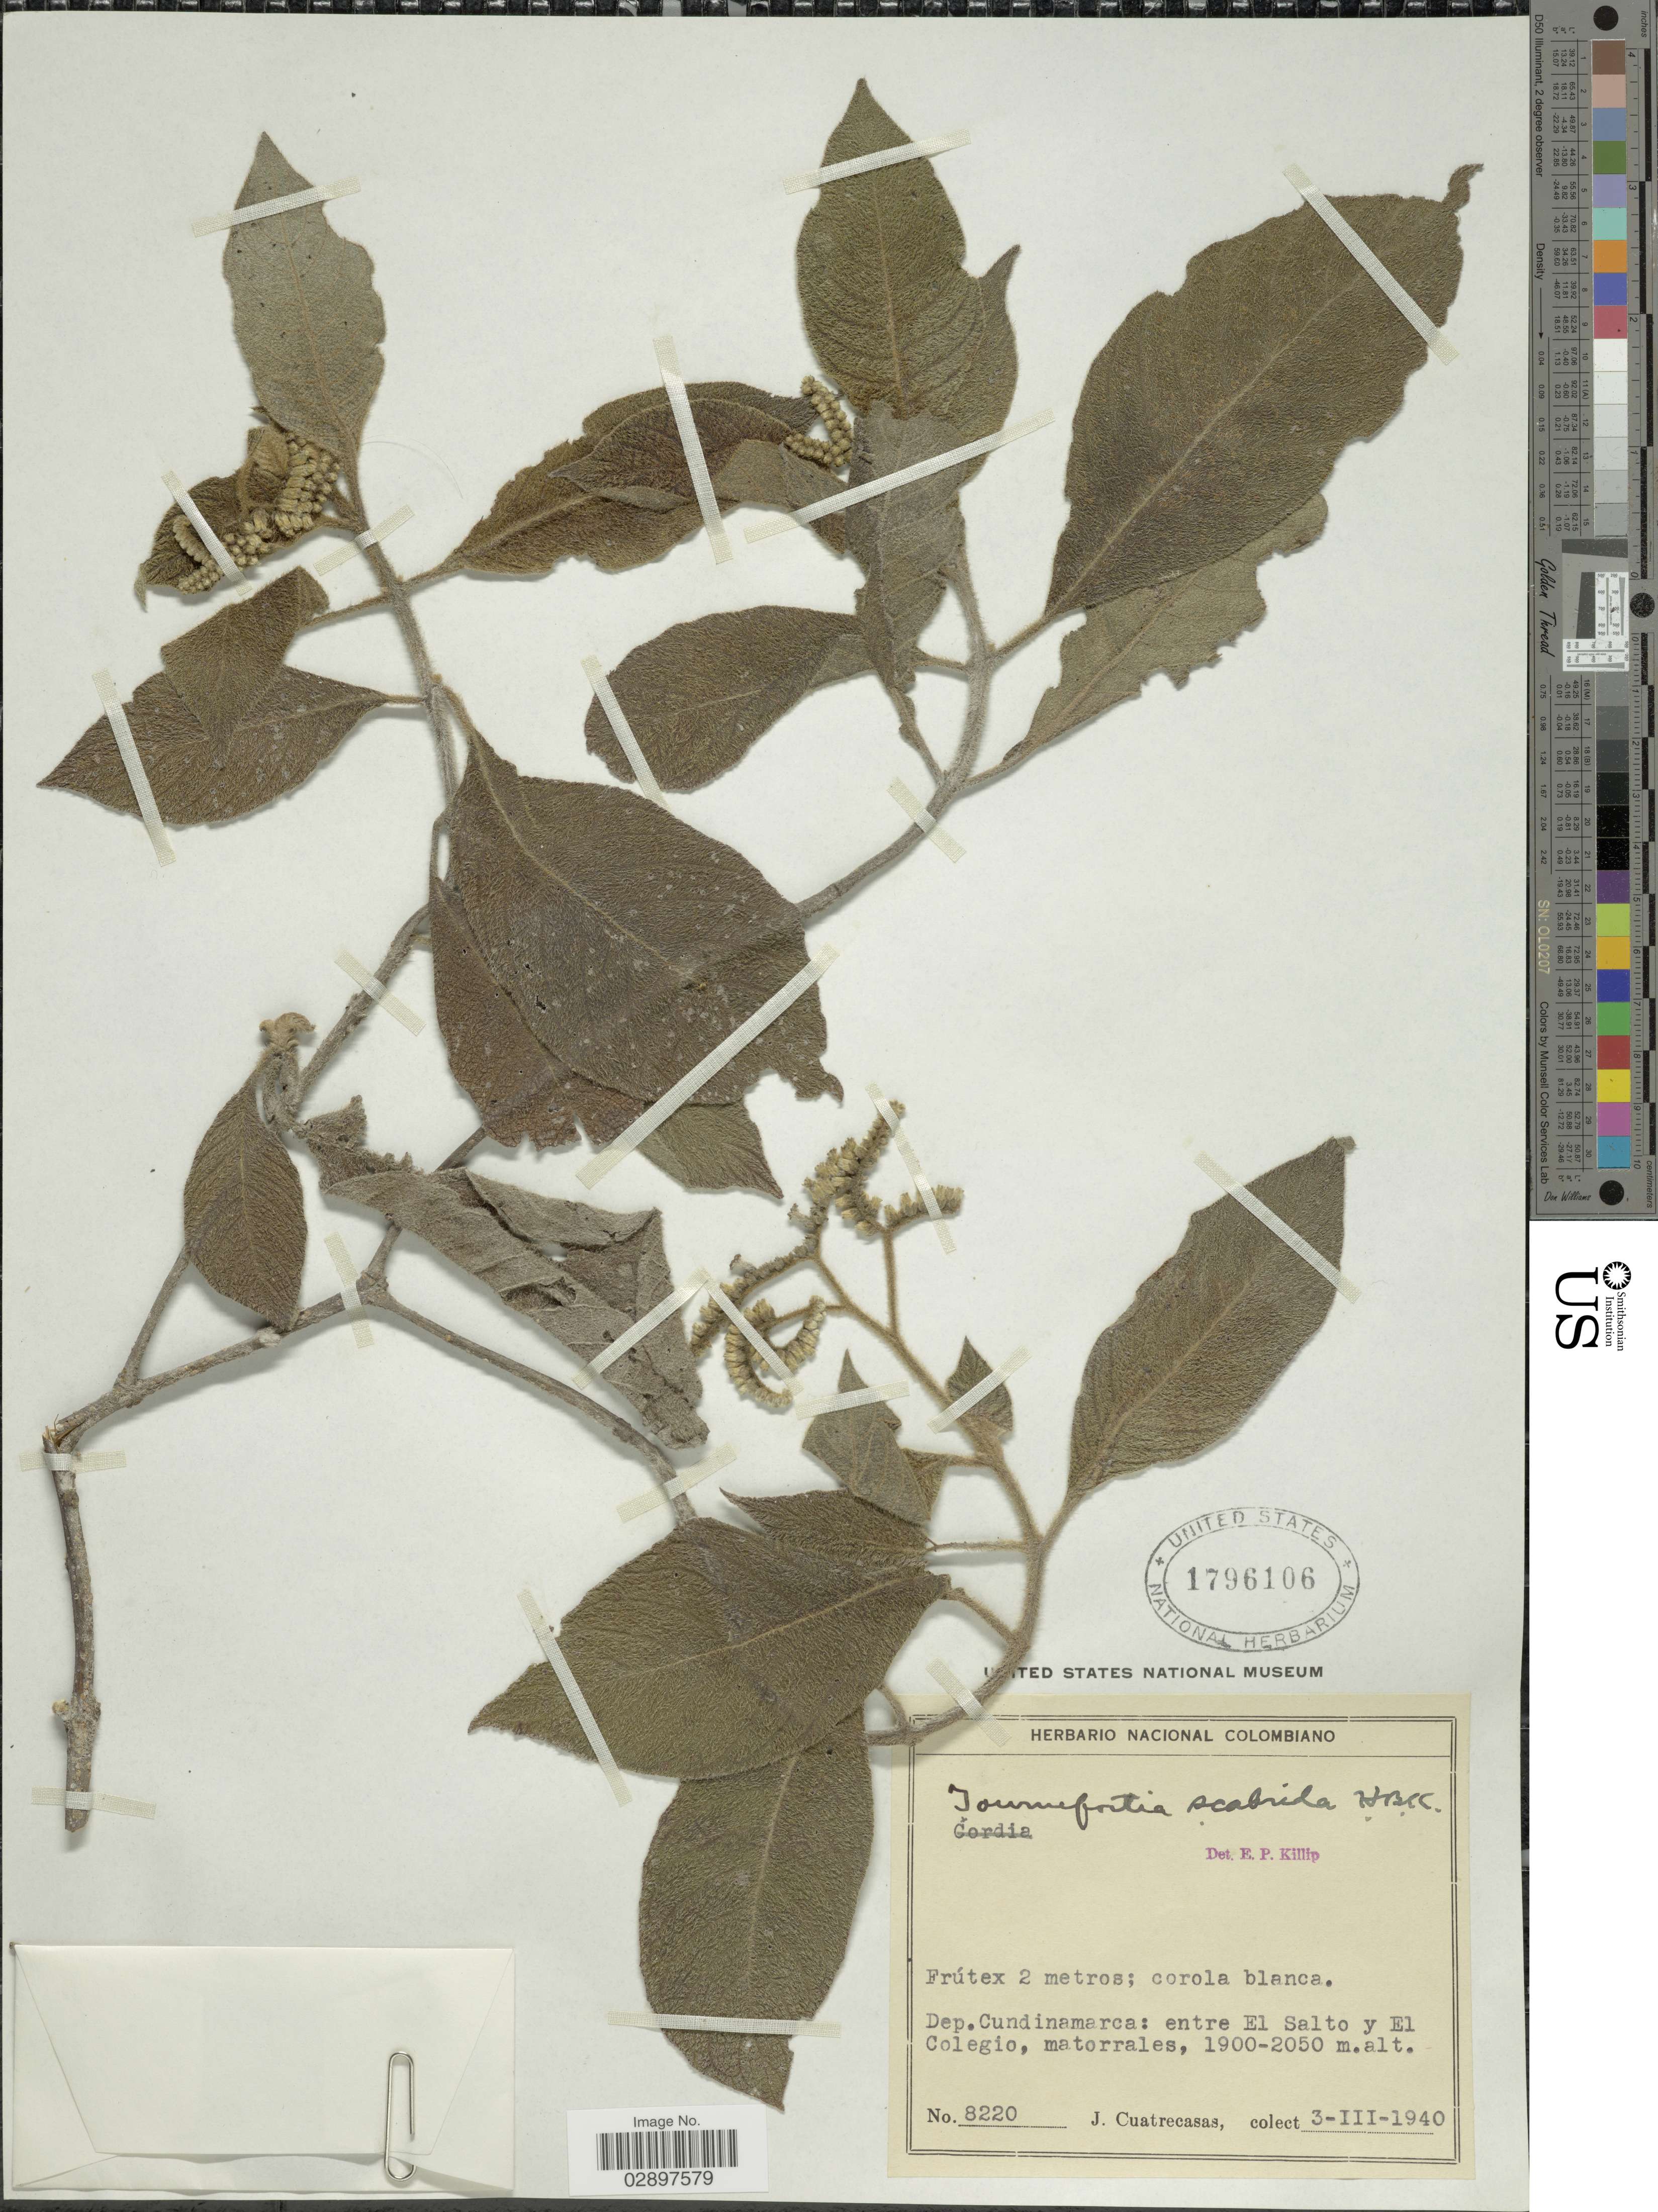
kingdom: Plantae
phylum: Tracheophyta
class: Magnoliopsida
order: Boraginales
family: Heliotropiaceae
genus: Tournefortia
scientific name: Tournefortia scabrida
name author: Kunth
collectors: J. Cuatrecasas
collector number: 8220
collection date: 1940-03-03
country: Colombia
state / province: Cundinamarca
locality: Dep. Cundinamarca: entre El Salto y El Colegio.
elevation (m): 1900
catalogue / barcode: US 1796106